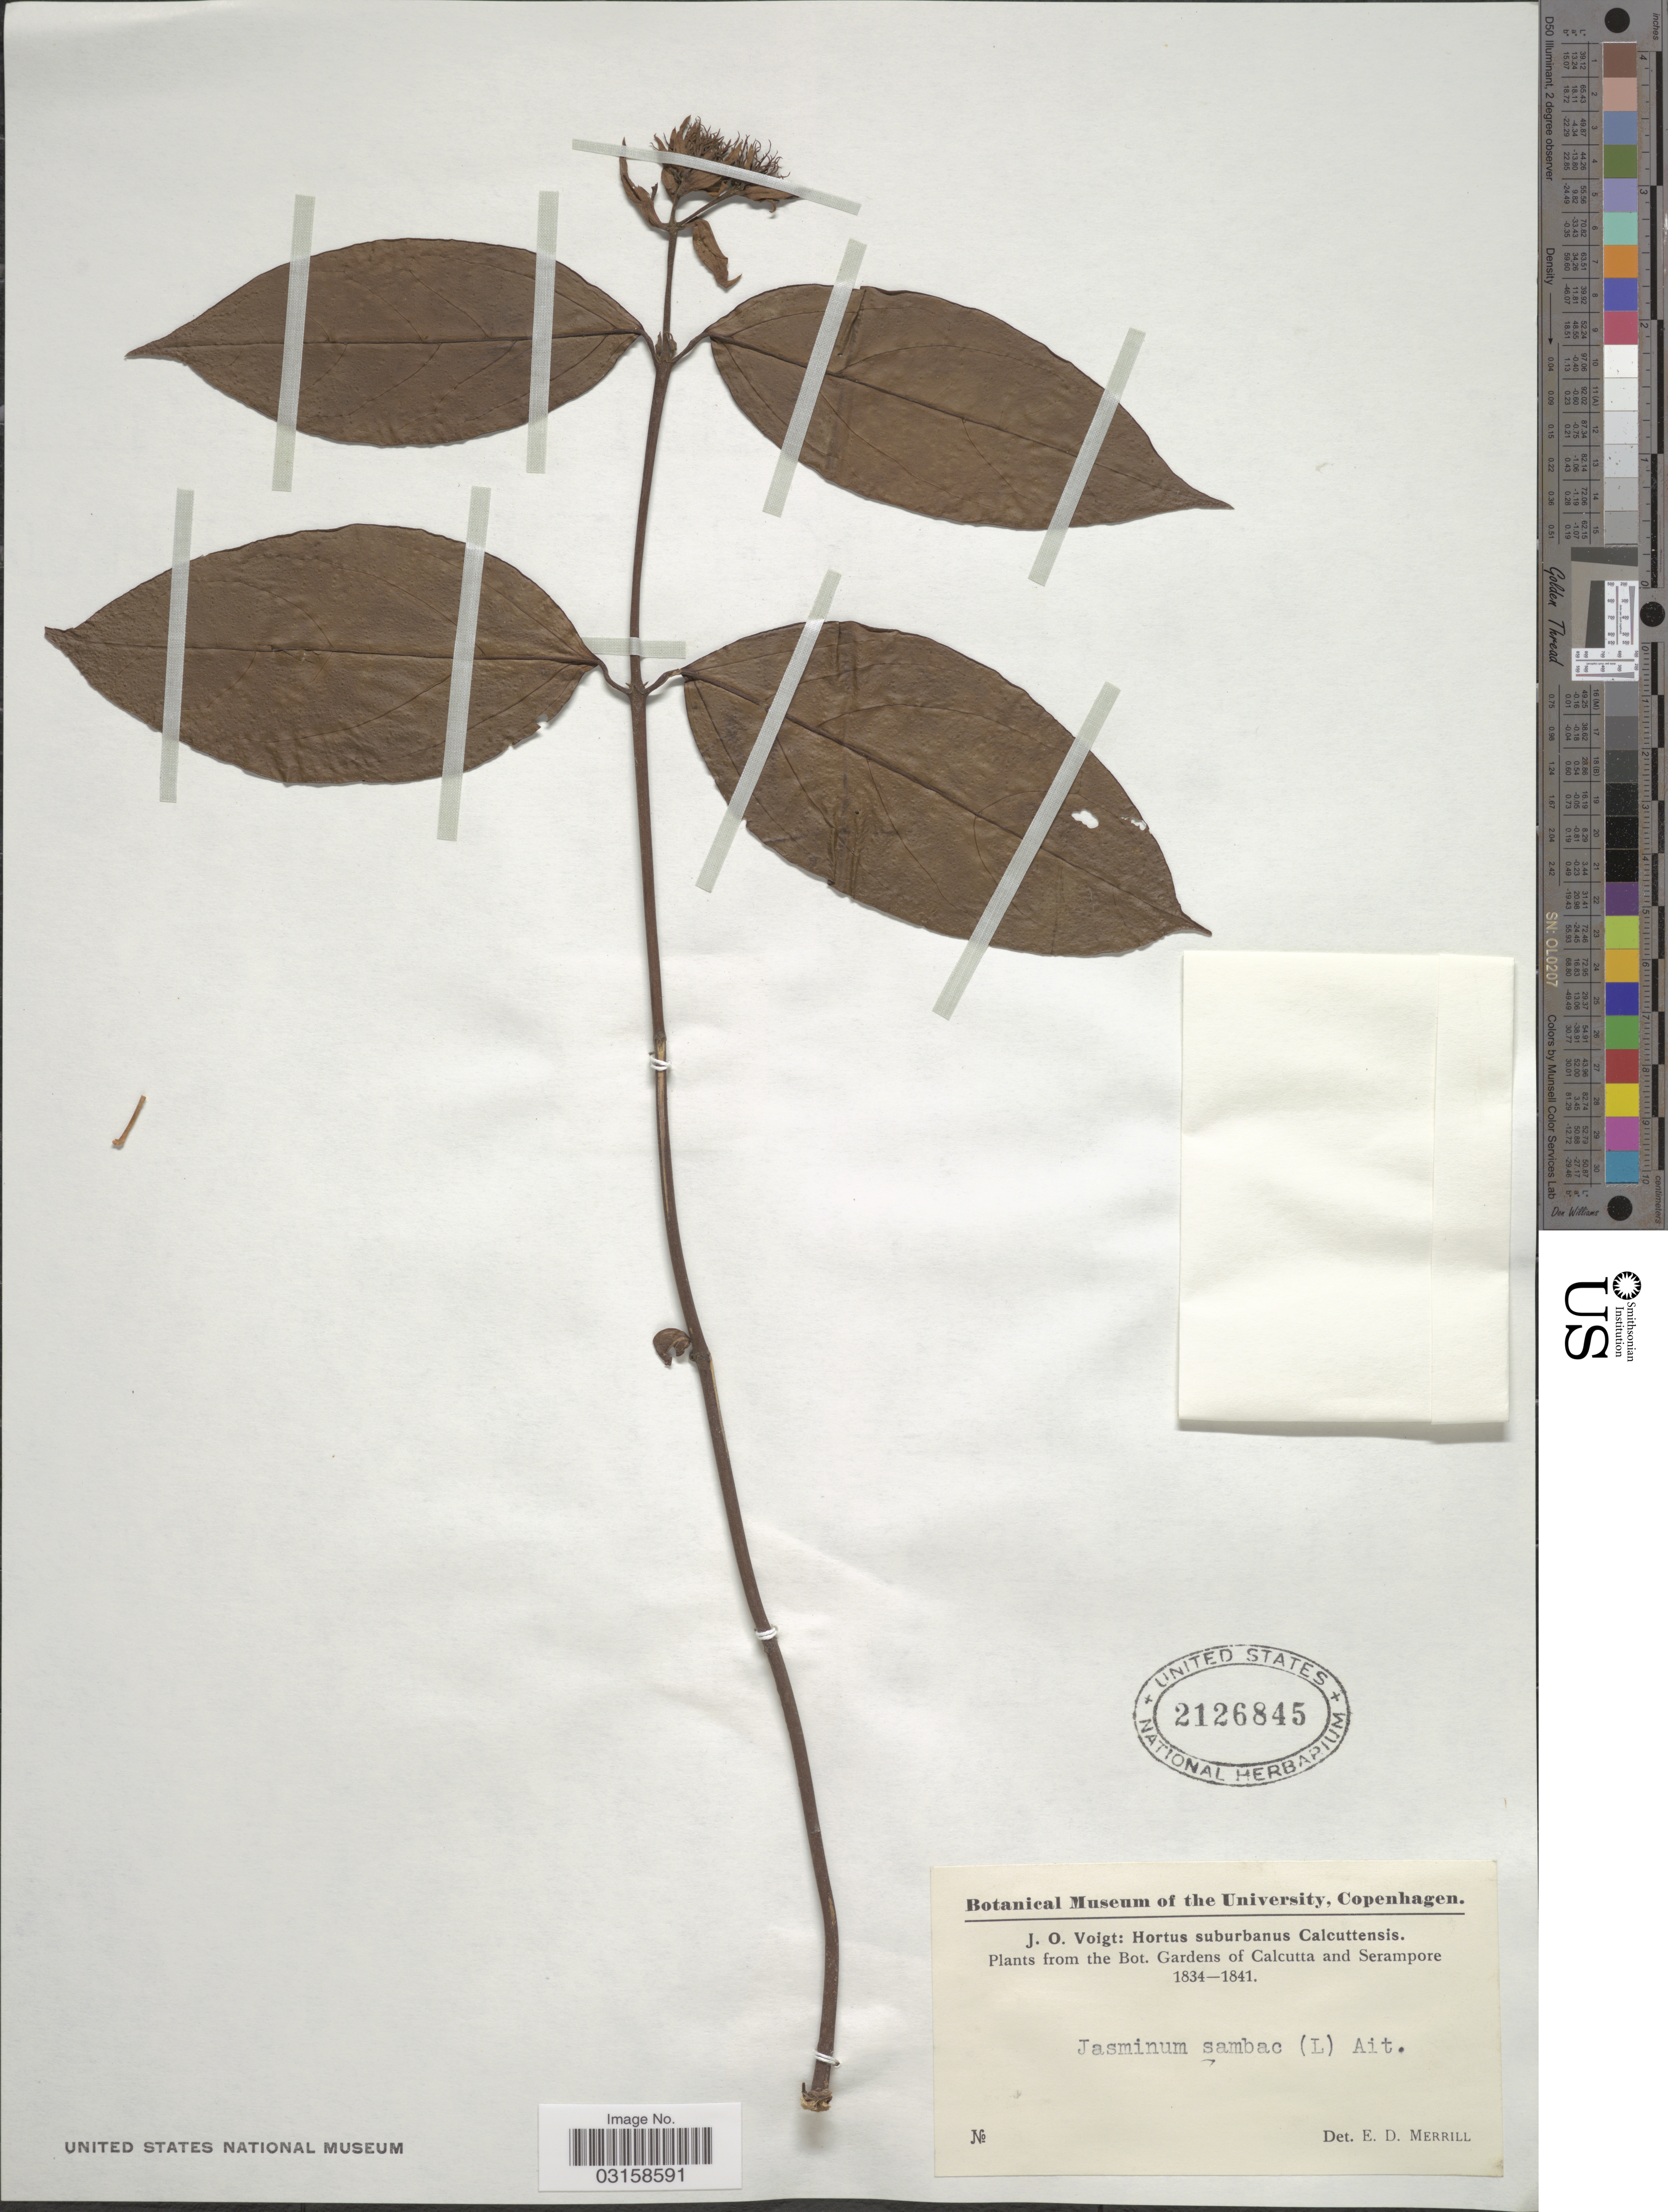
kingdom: Plantae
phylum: Tracheophyta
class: Magnoliopsida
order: Lamiales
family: Oleaceae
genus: Jasminum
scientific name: Jasminum sambac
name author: (L.) Aiton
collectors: J. O. Voigt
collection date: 1834/1841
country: India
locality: Bot. Gardens of Calcutta and Serampore.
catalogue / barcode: US 2126845